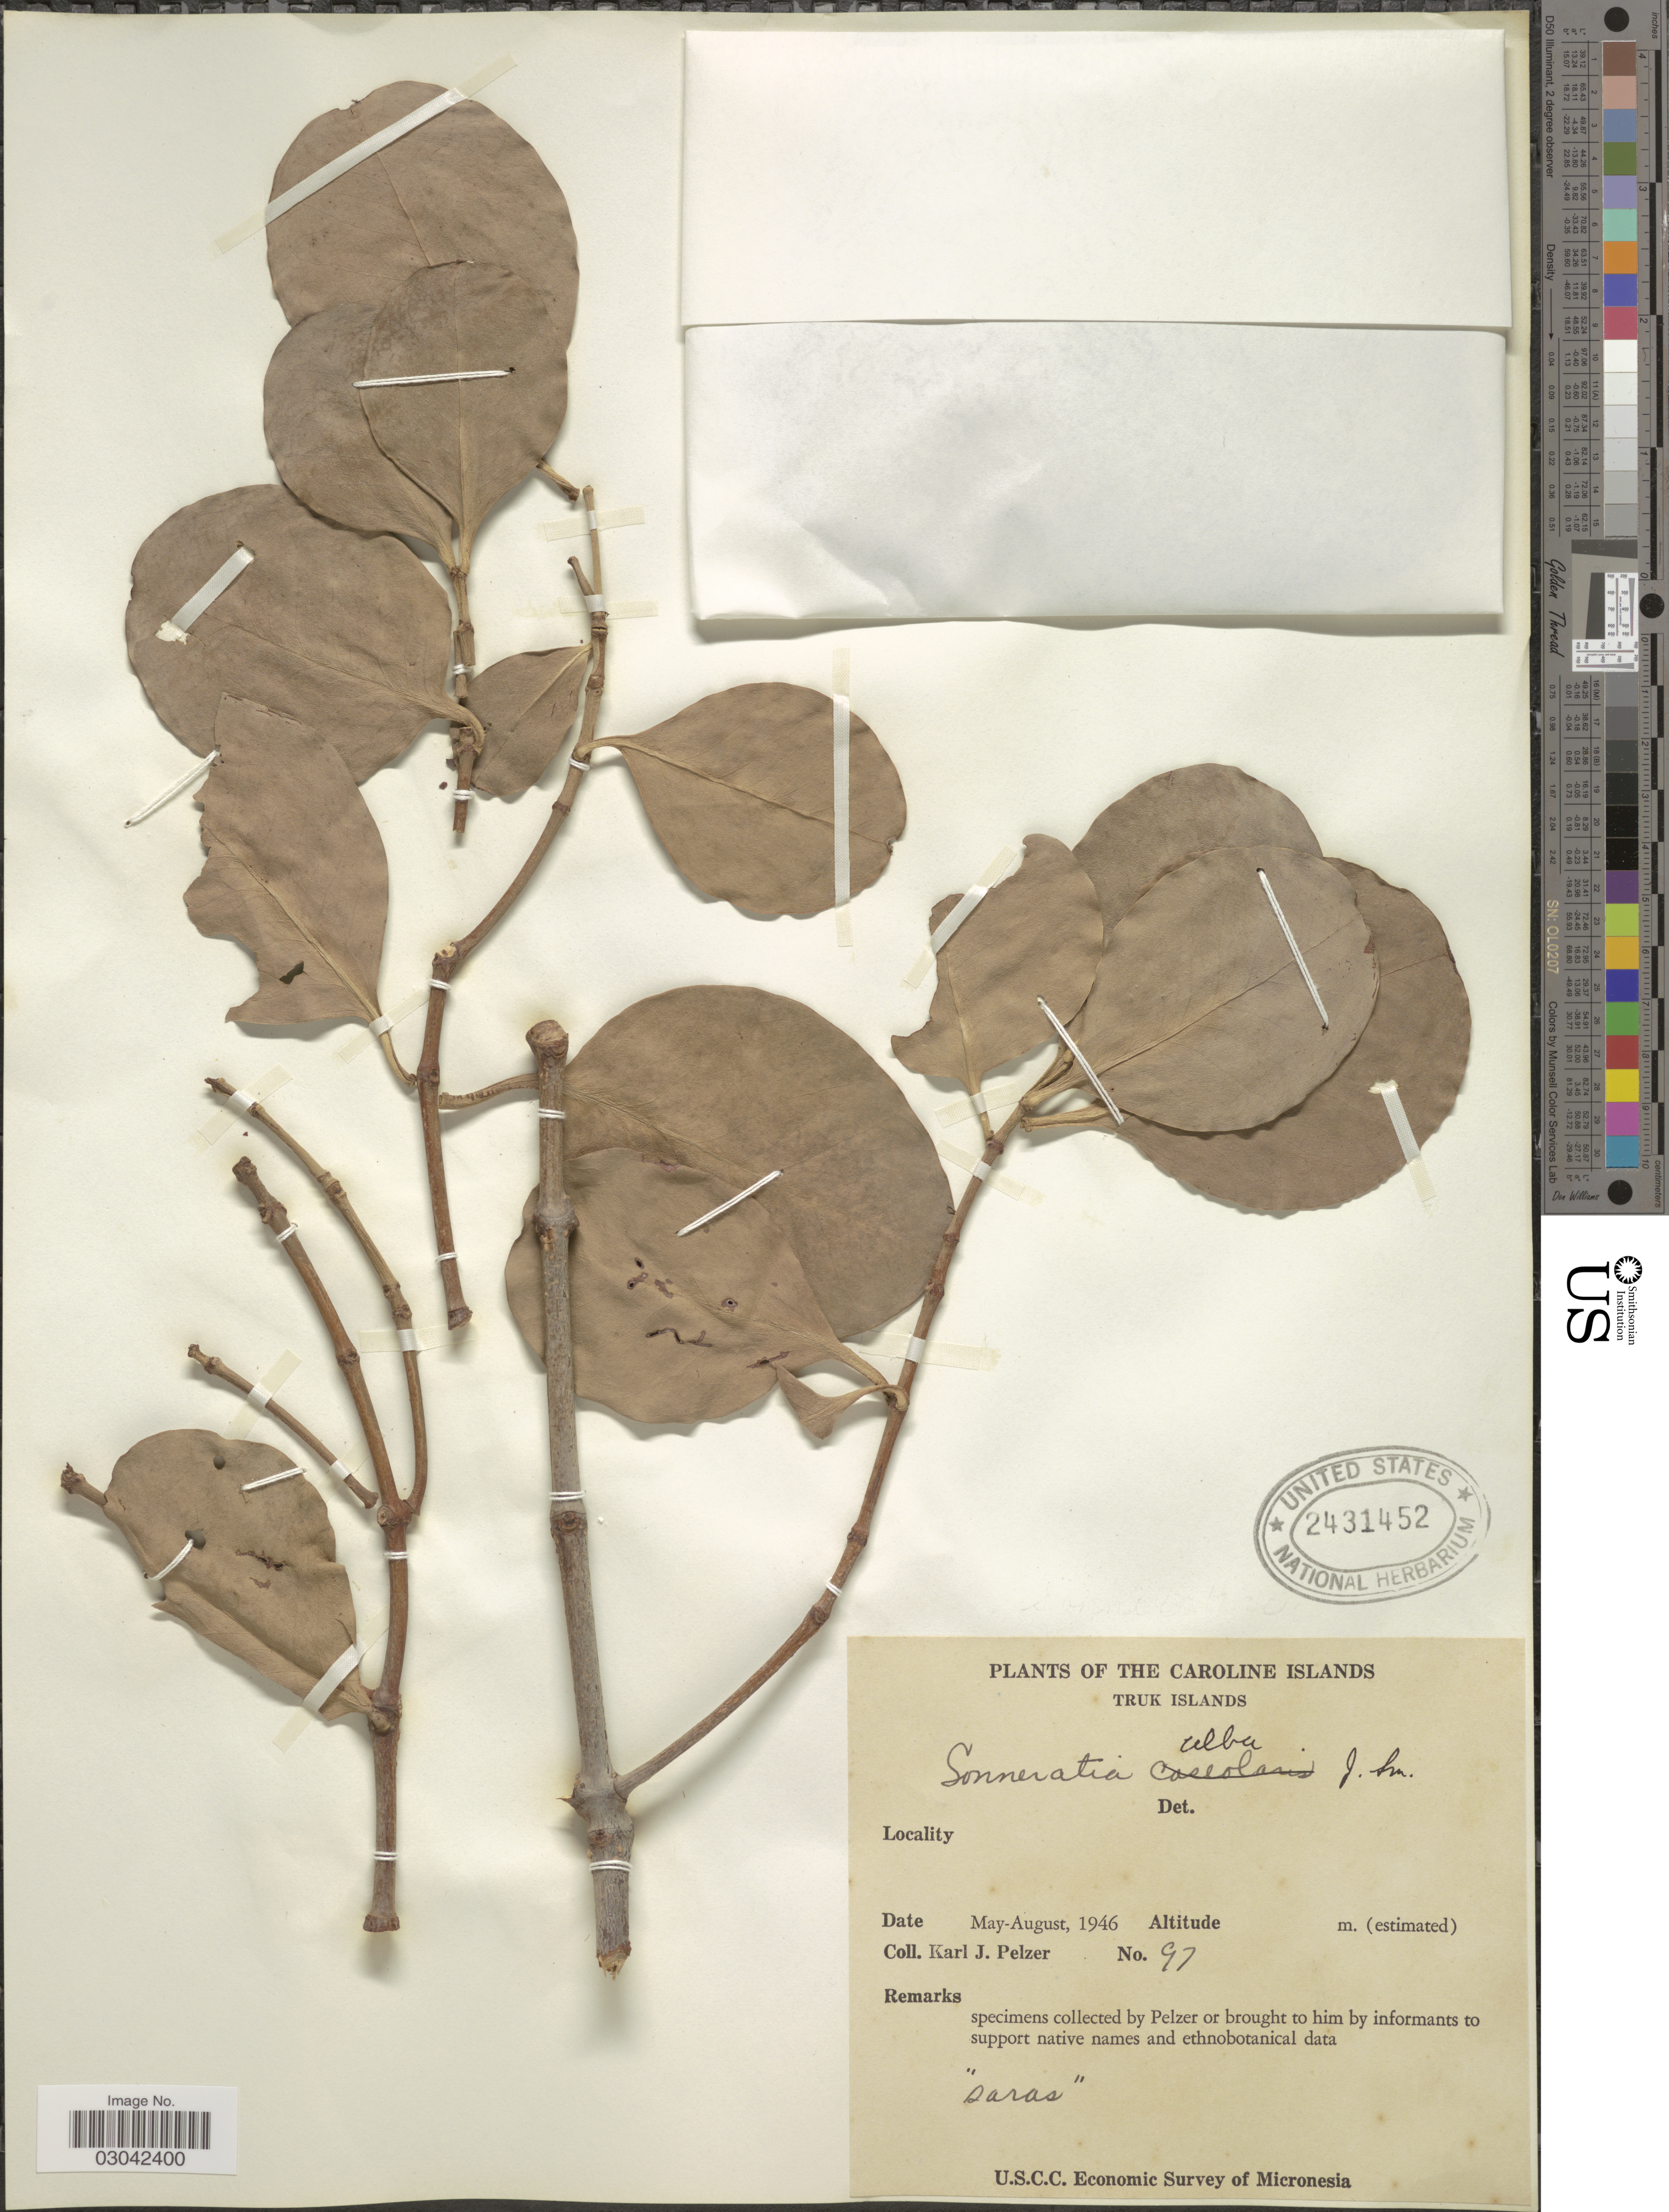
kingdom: Plantae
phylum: Tracheophyta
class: Magnoliopsida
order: Myrtales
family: Lythraceae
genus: Sonneratia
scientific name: Sonneratia alba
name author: Sm.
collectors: K. J. Pelzer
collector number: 97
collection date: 1946-05/1946-08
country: Micronesia, Federated States of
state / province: Truk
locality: Caroline Islands. Truk Islands.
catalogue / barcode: US 2431452